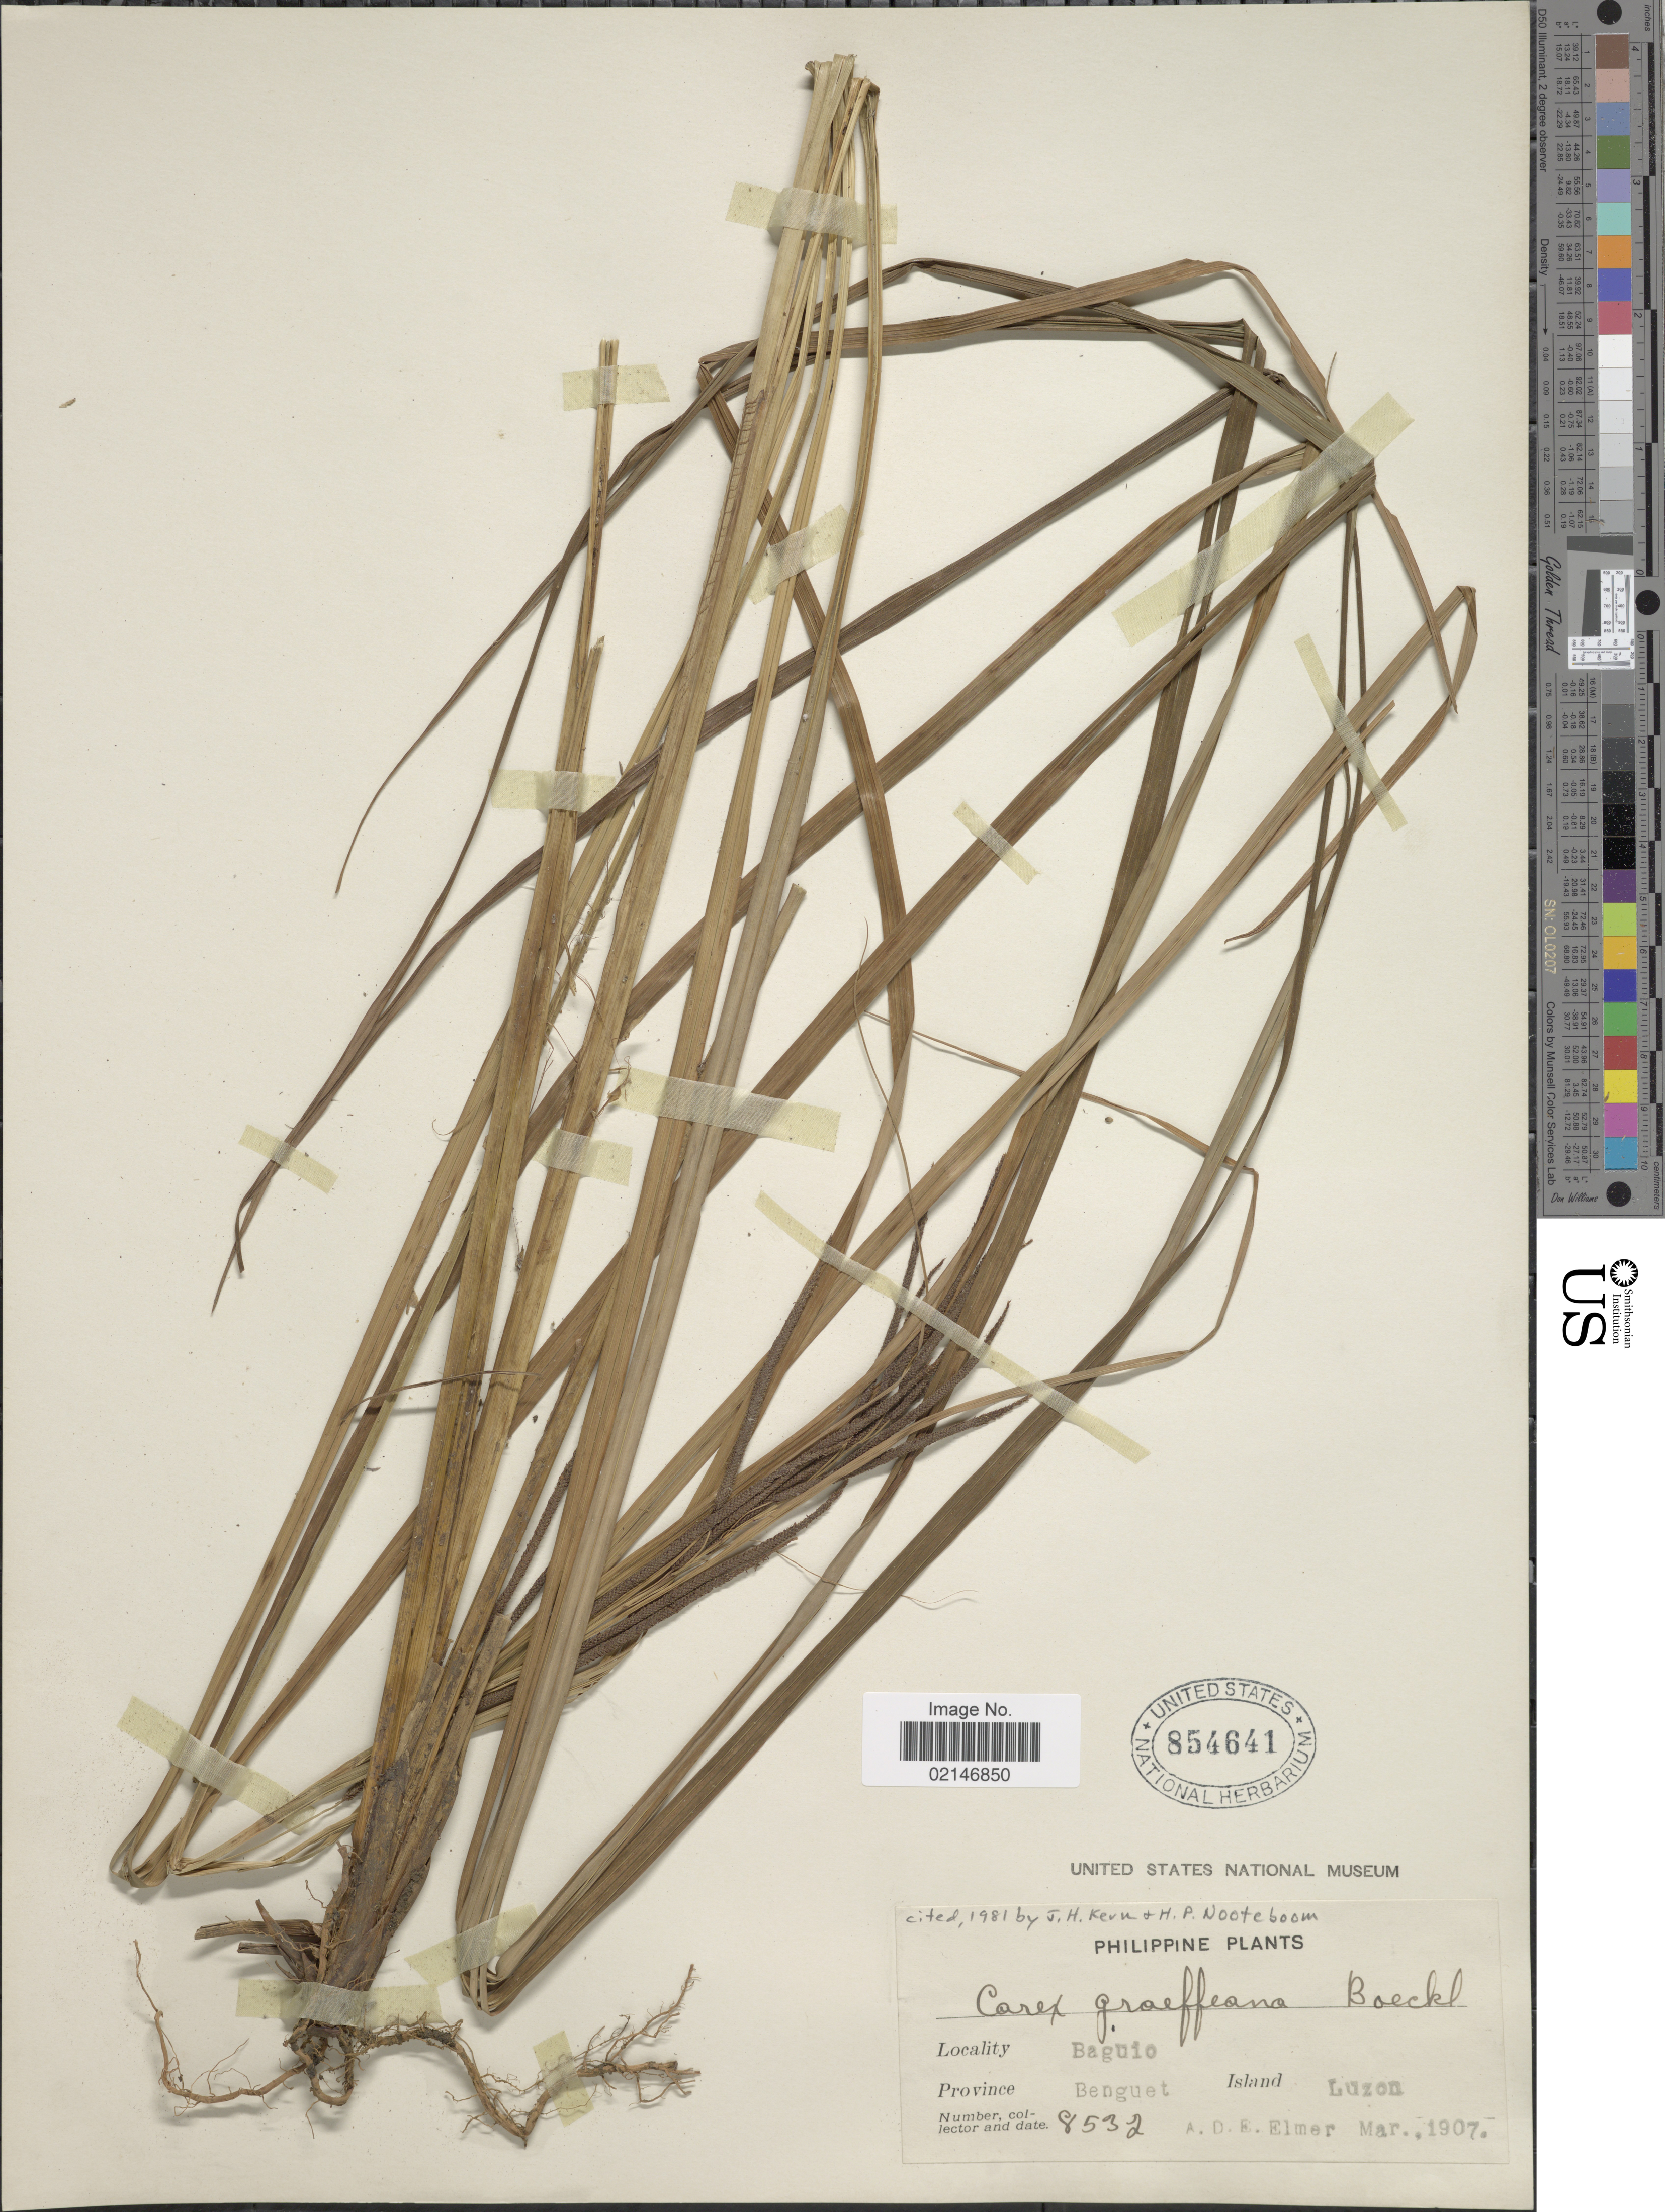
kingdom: Plantae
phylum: Tracheophyta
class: Liliopsida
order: Poales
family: Cyperaceae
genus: Carex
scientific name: Carex graeffeana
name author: Boeckeler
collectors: A. D. E. Elmer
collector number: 8532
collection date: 1907-03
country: Philippines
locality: Baguio, Province Benguet, Island Luzon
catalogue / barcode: US 854641